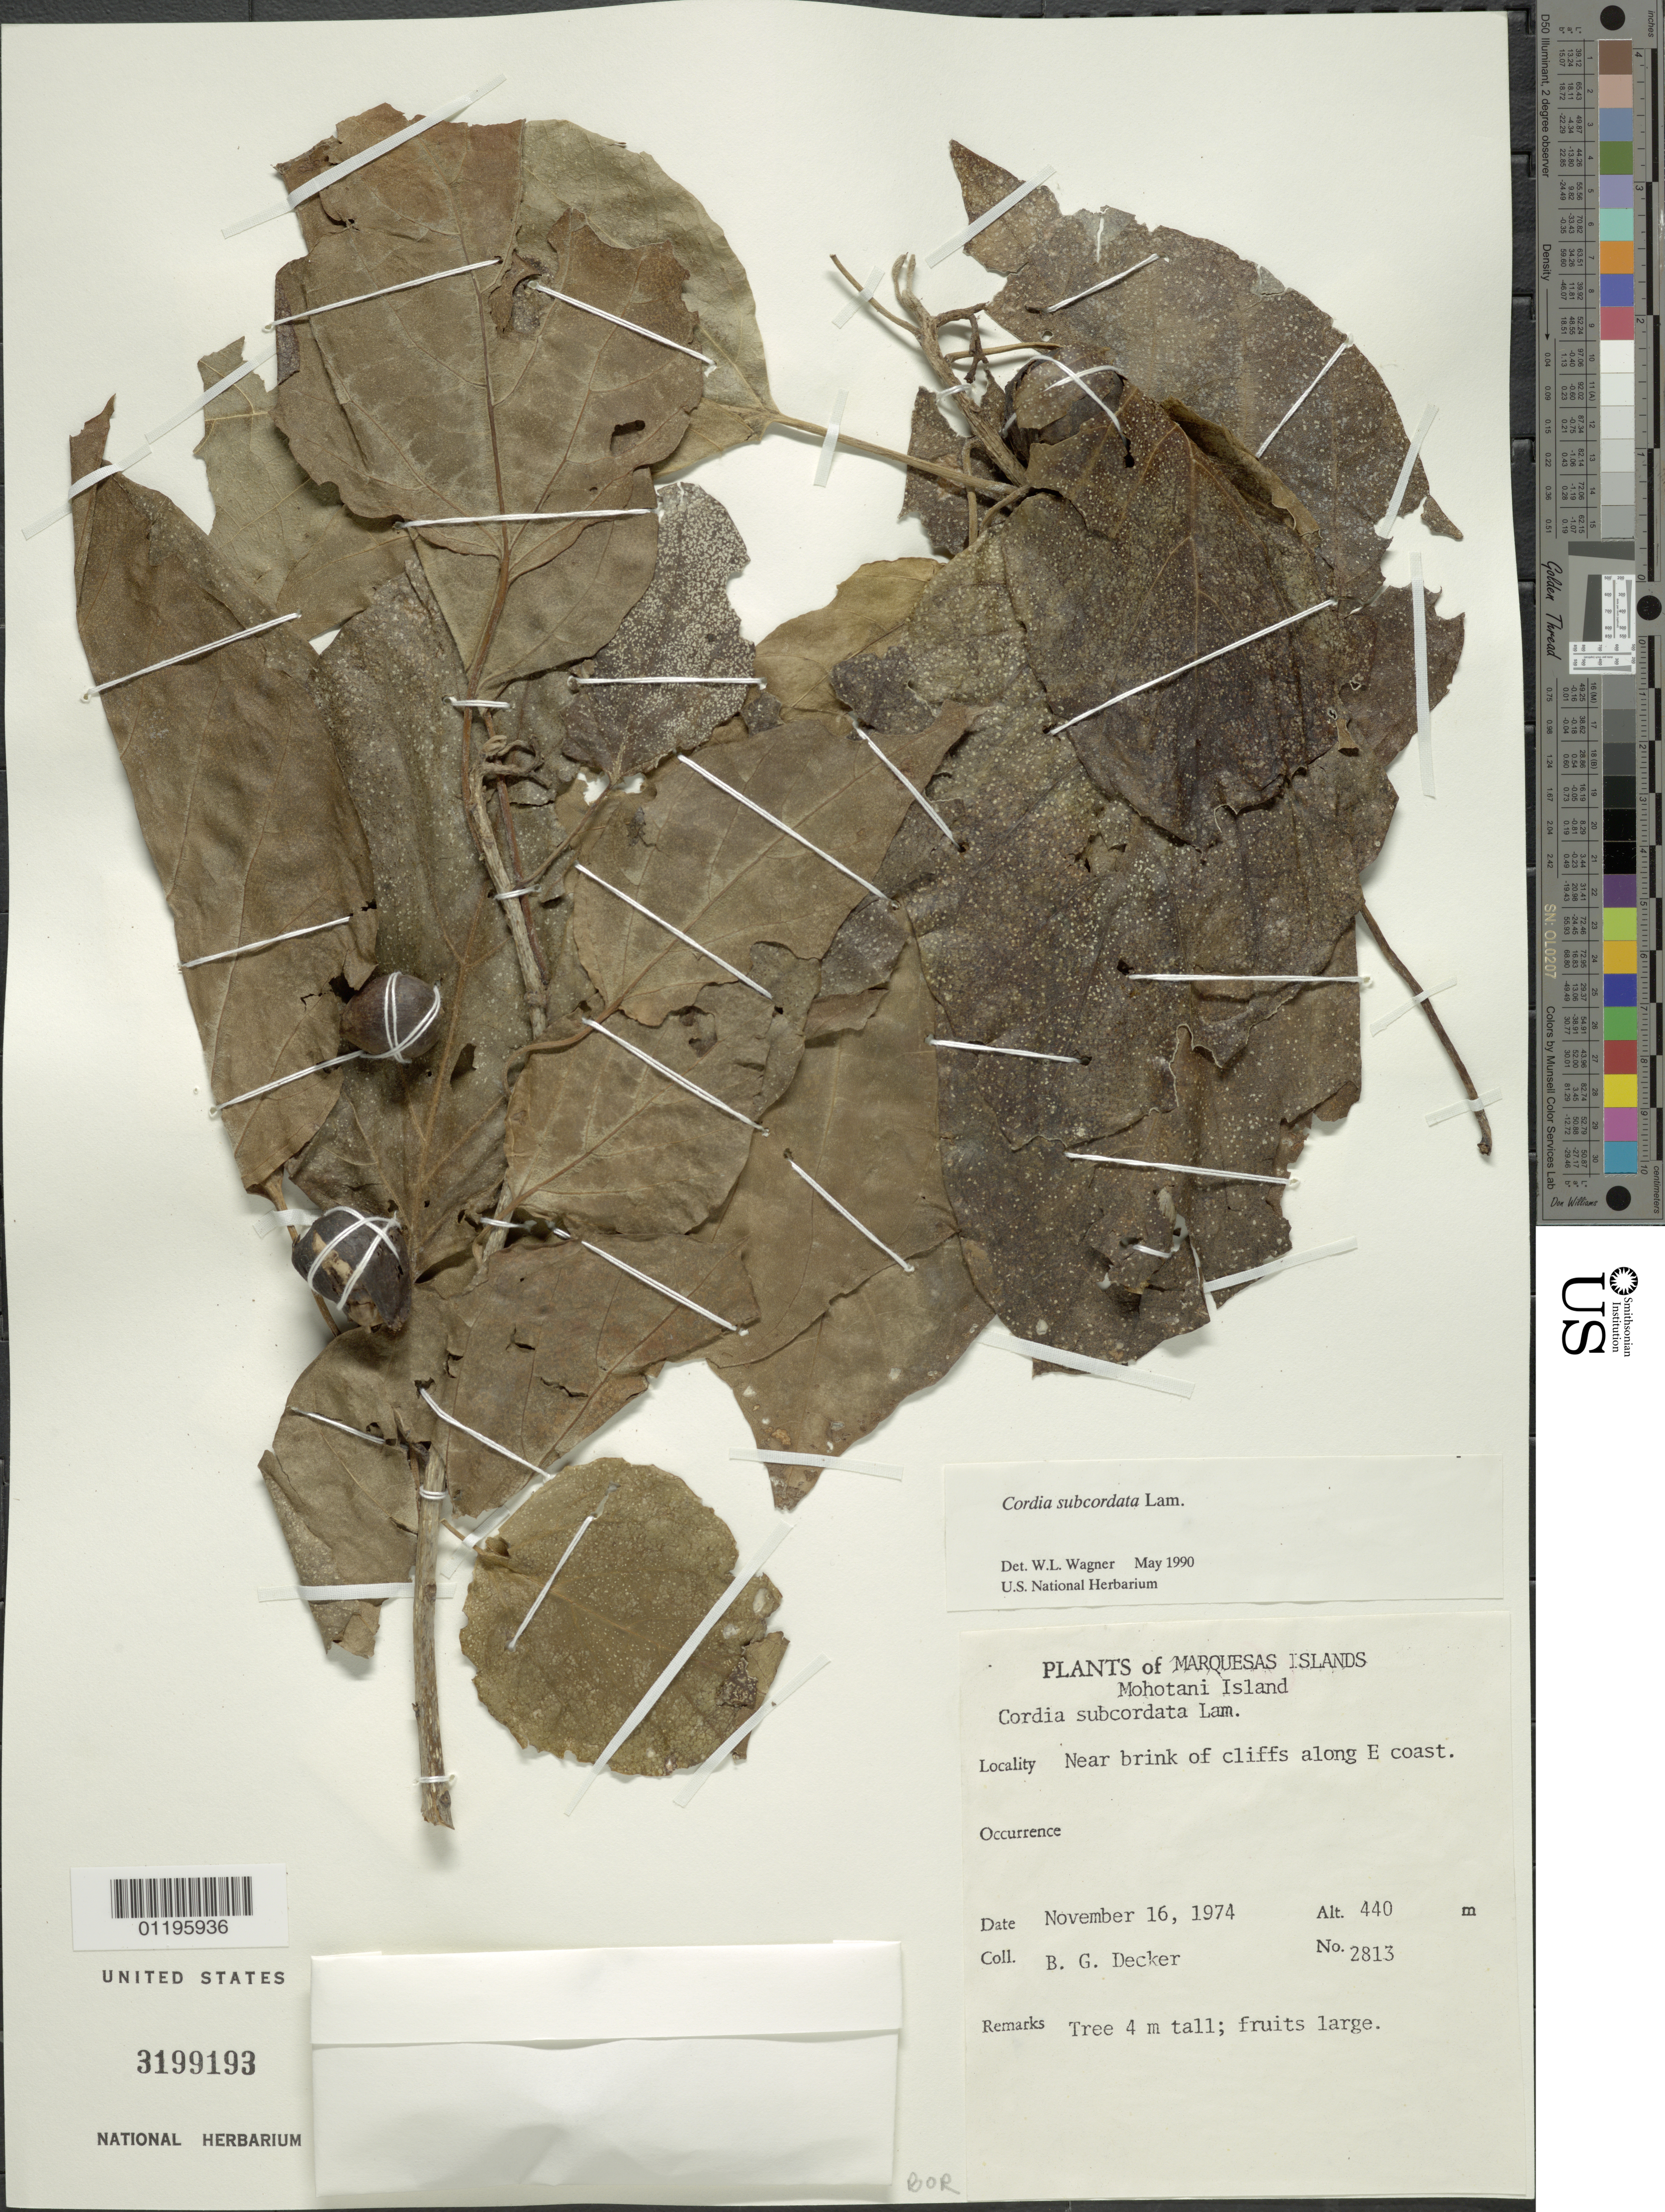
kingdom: Plantae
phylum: Tracheophyta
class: Magnoliopsida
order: Boraginales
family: Cordiaceae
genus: Cordia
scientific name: Cordia subcordata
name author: Lam.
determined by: Wagner, W. L., (BOT), Smithsonian Institution - National Museum of Natural History (UNITED STATES)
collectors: B. G. Decker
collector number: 2813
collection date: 1974-11-16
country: French Polynesia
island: Mohotani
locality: near brink of cliffs along E coast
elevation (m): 440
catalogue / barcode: US 3199193